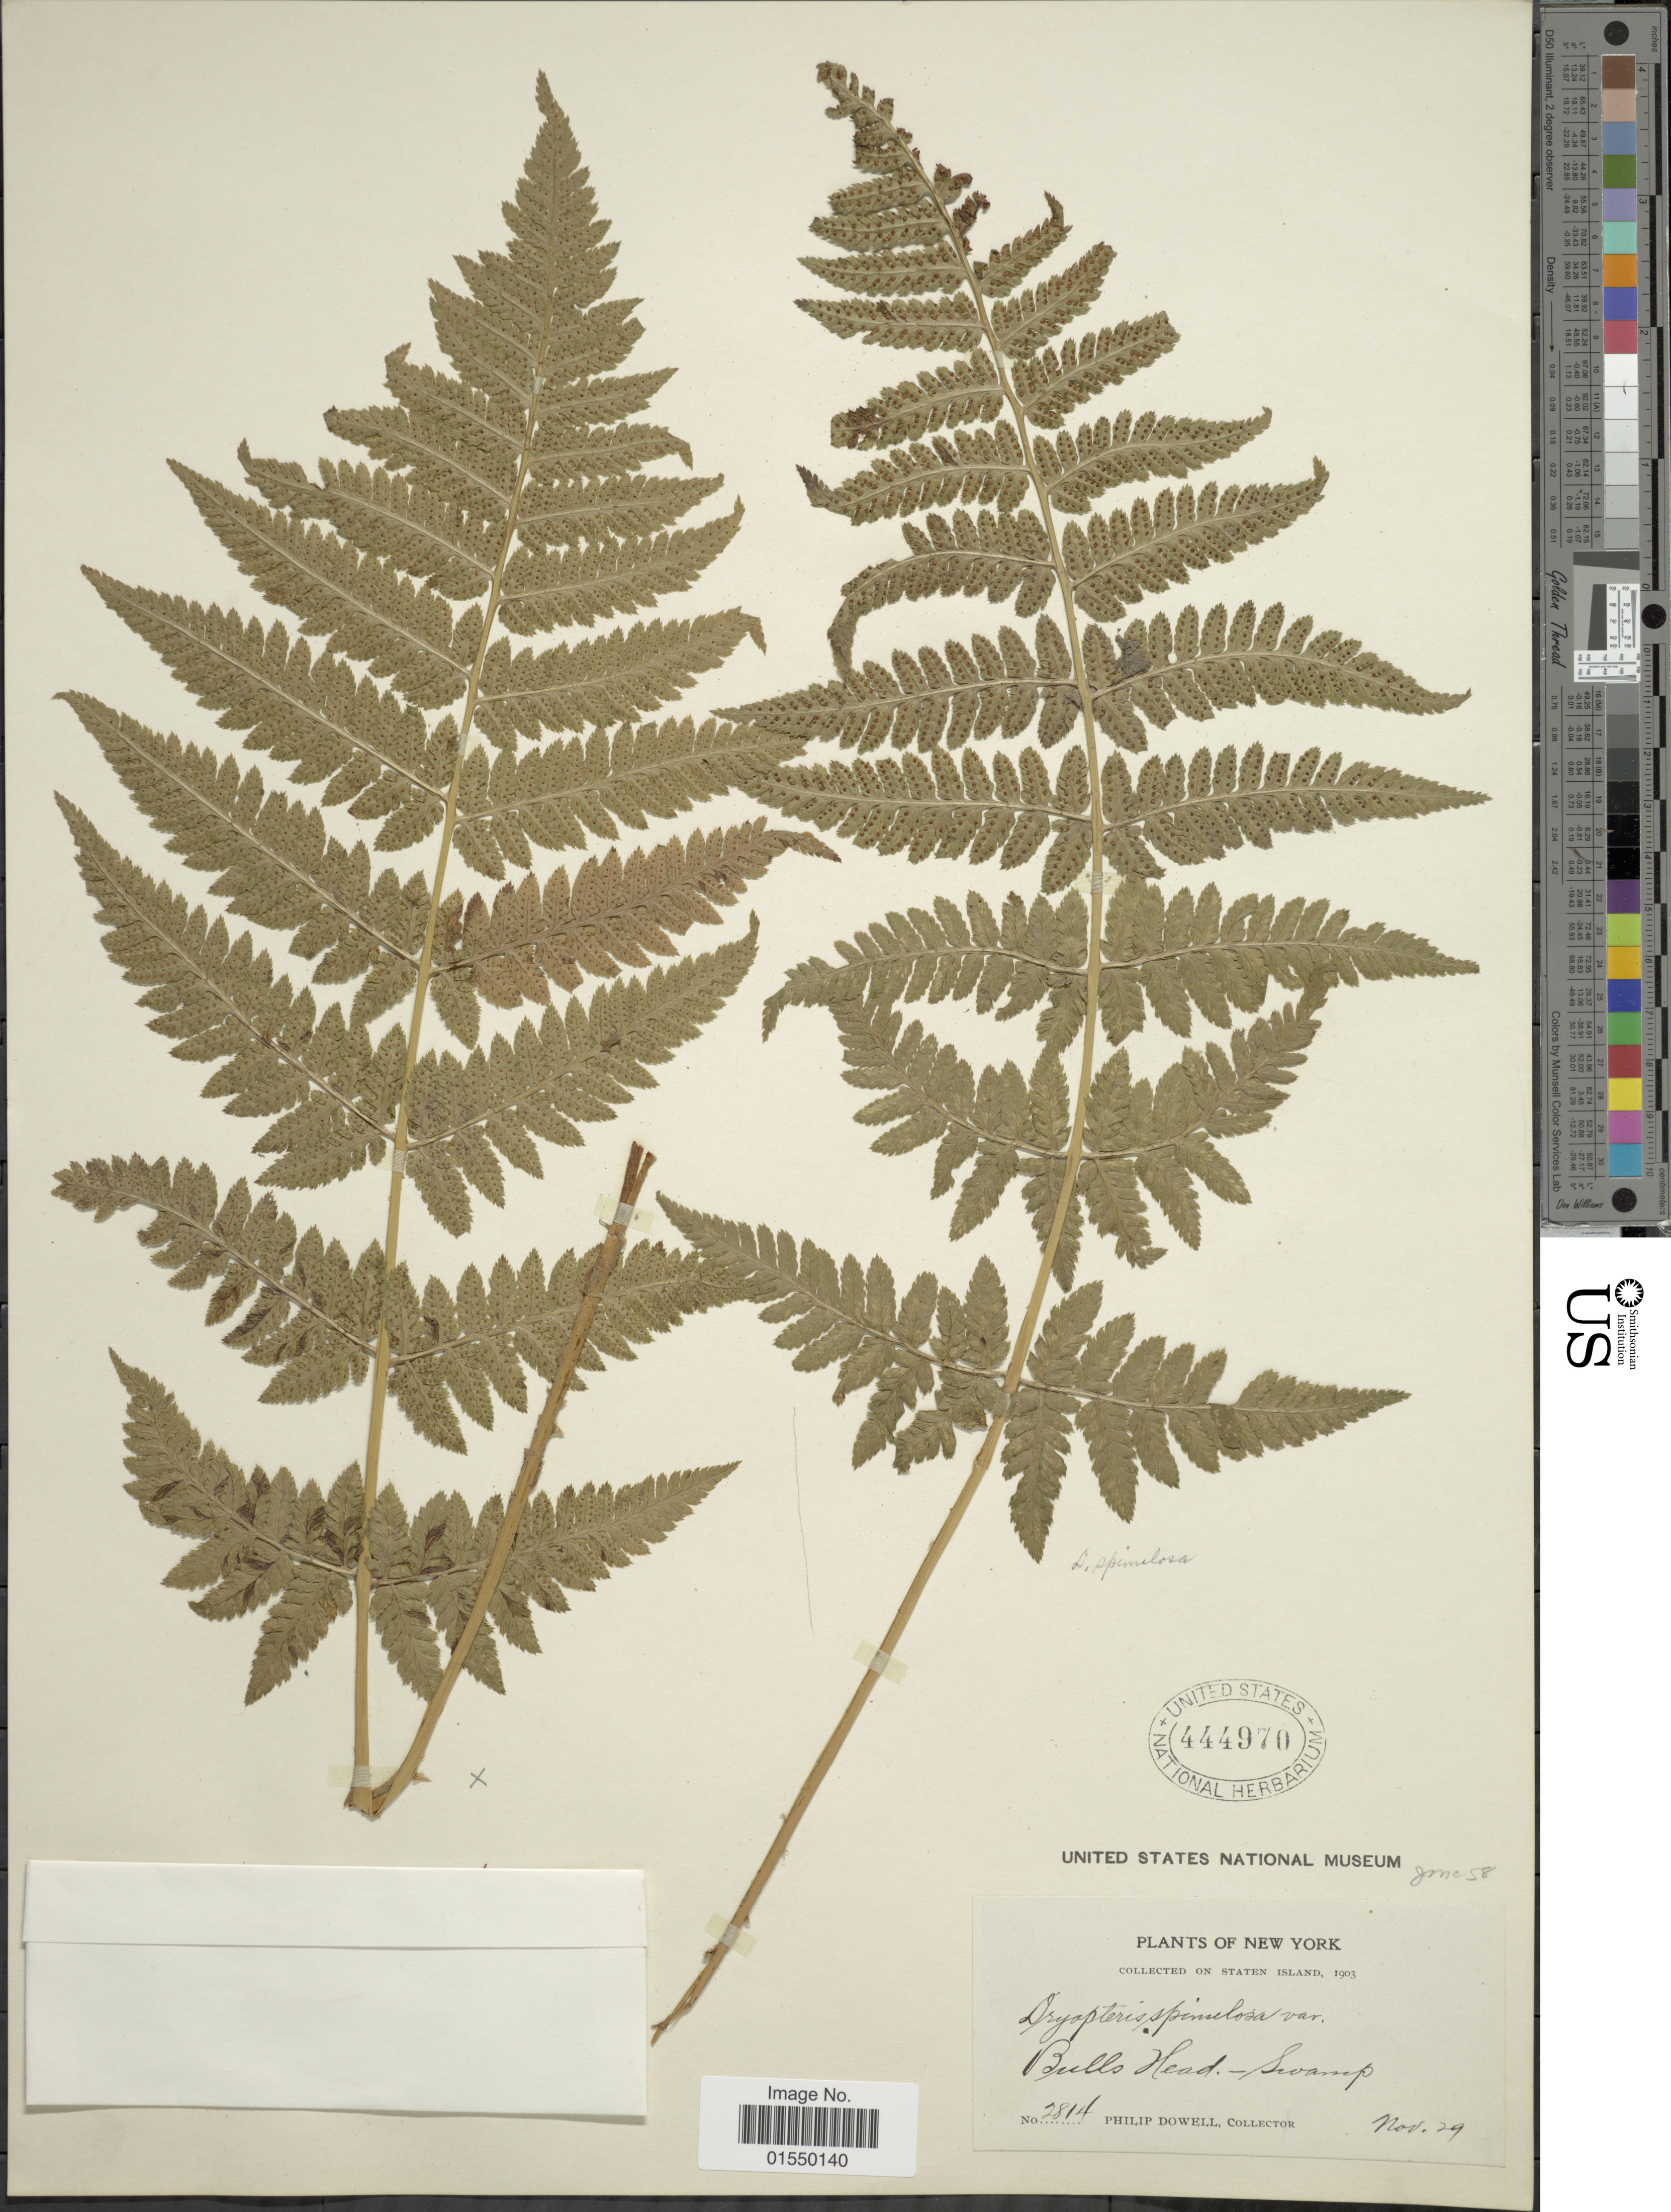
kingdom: Plantae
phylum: Tracheophyta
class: Polypodiopsida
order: Polypodiales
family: Dryopteridaceae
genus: Dryopteris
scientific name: Dryopteris carthusiana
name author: (Villars) H.P. Fuchs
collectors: P. Dowell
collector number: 2814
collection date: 1903-11-29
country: United States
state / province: New York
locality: Staten Island, Bulls Head-swamp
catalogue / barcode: US 444970